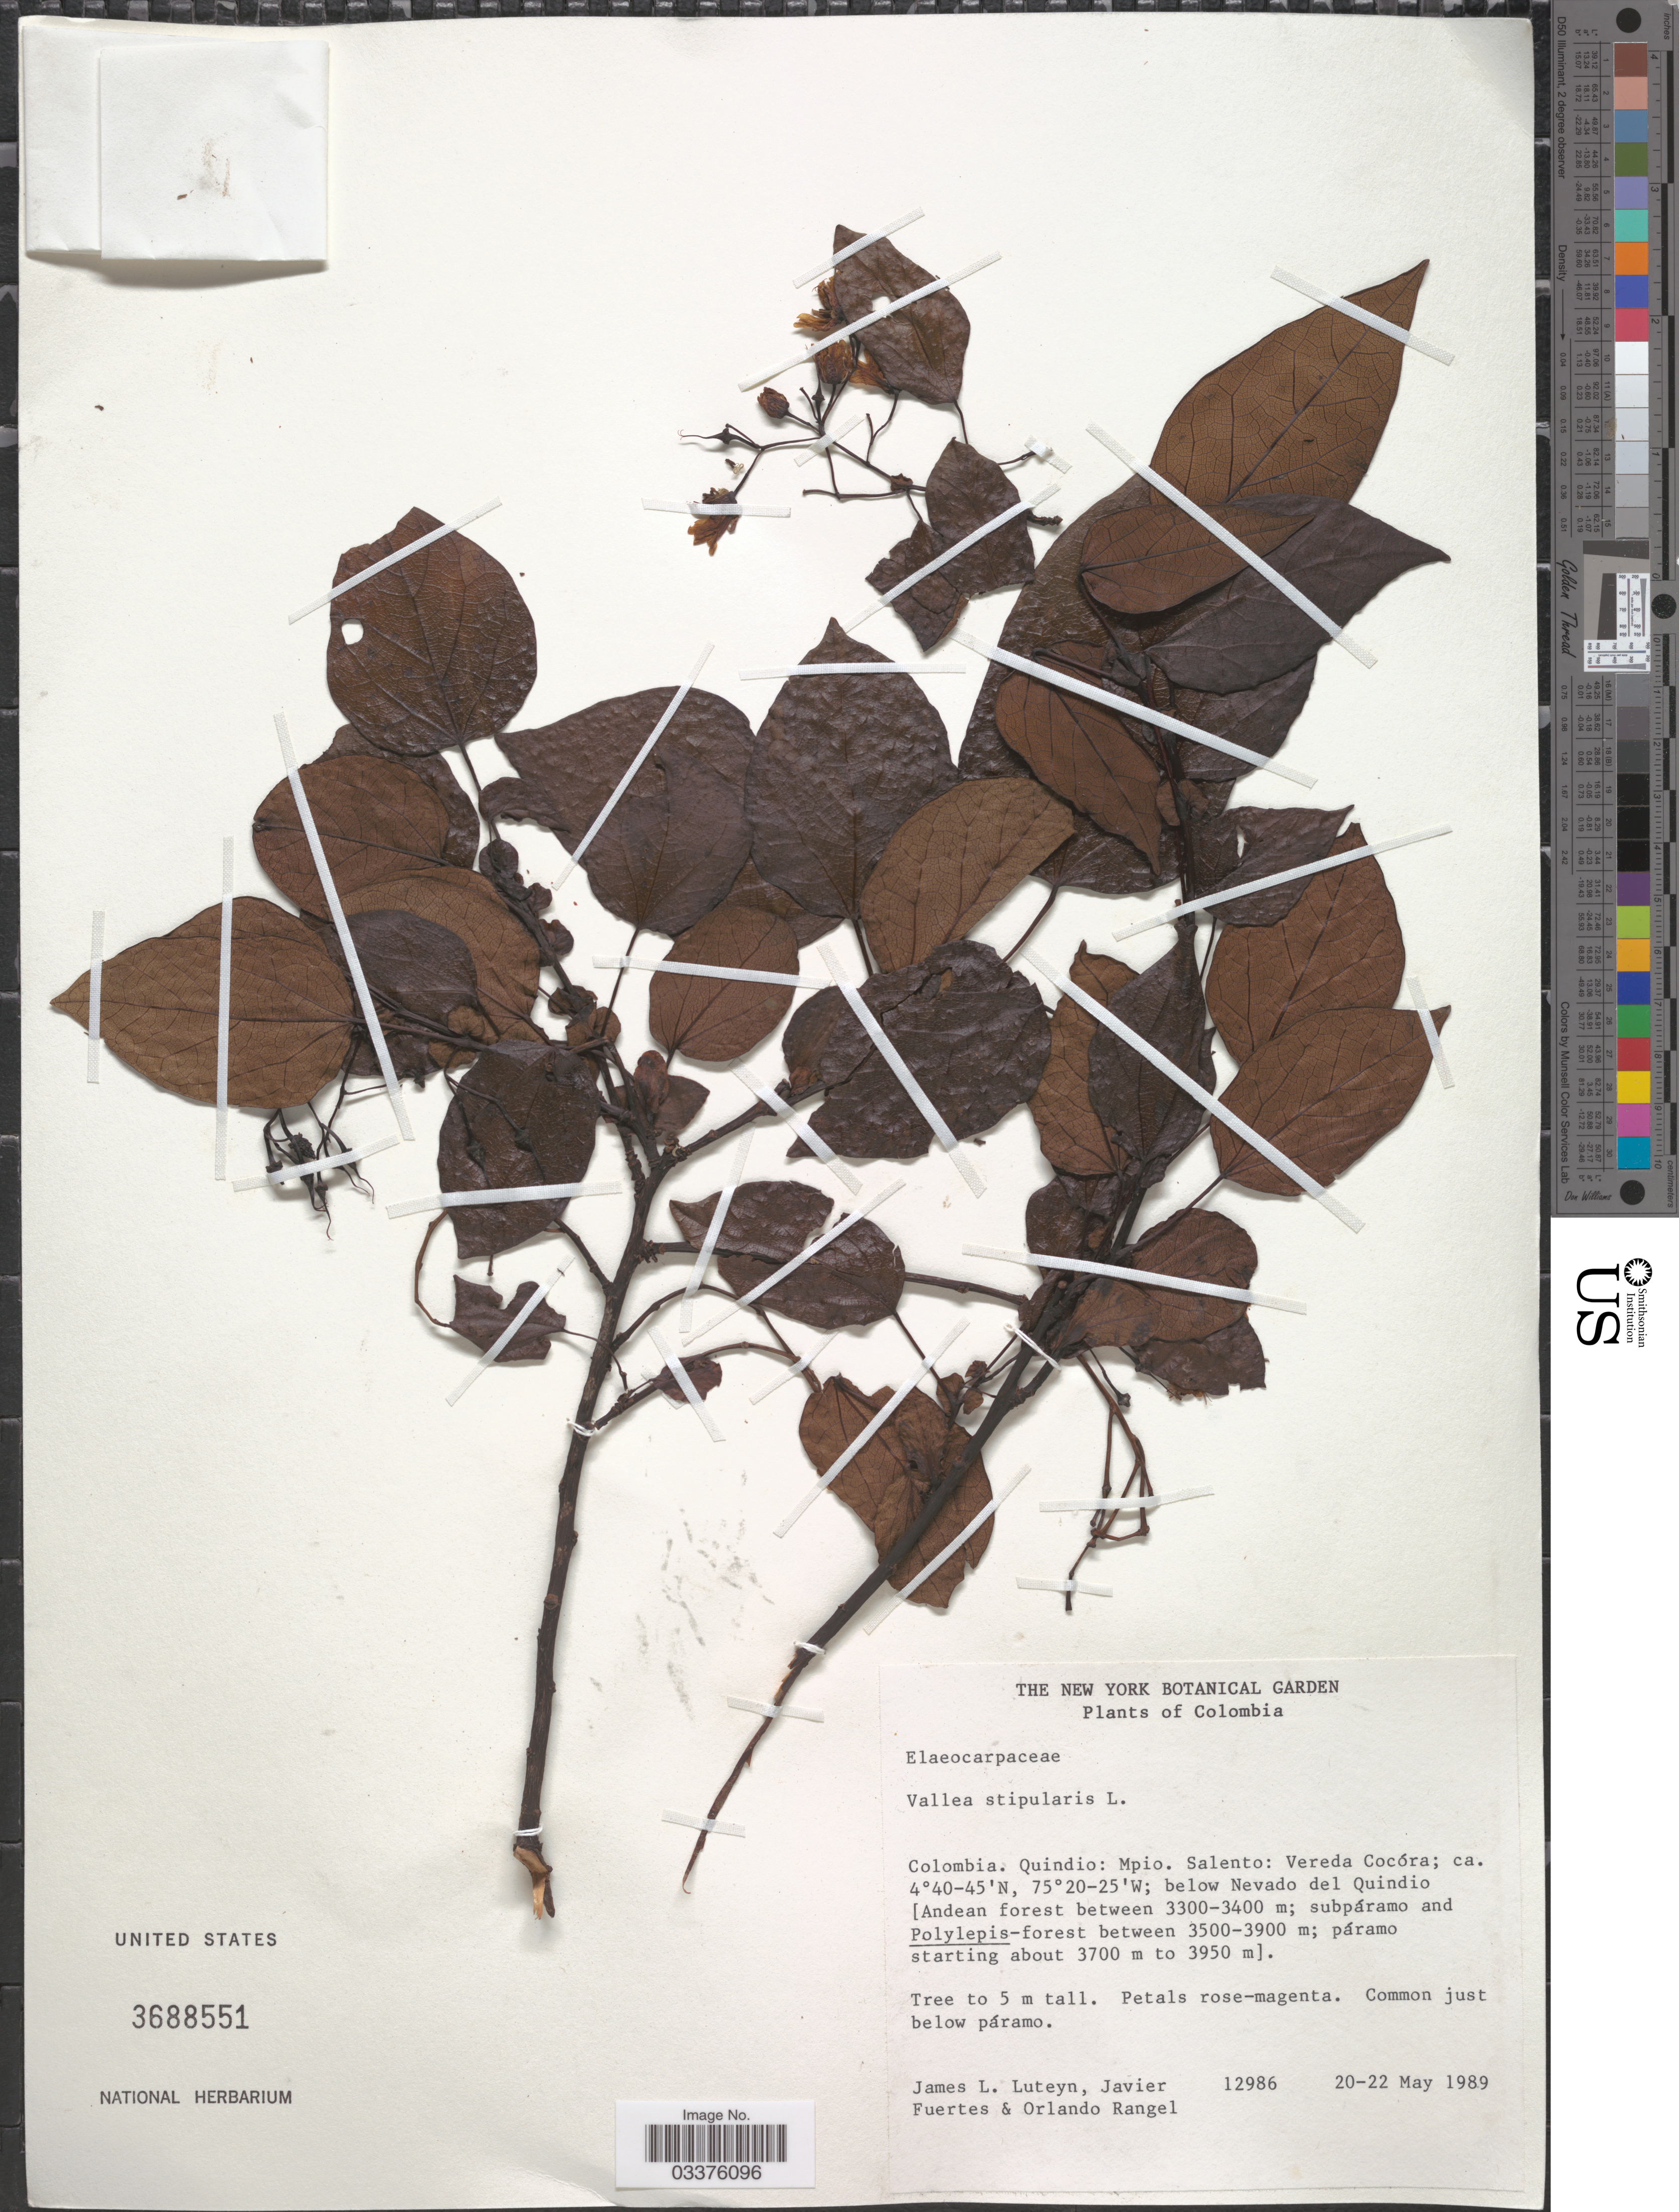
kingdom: Plantae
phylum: Tracheophyta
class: Magnoliopsida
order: Oxalidales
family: Elaeocarpaceae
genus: Vallea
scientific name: Vallea stipularis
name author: L. f.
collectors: J. Luteyn, J. Fuertes & O. Rangel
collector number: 12986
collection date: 1989-05-20/1989-05-22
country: Colombia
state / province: Quindío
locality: Mpio. Salento: Vereda Cocóra, below Nevado del Quindio, Andean forest.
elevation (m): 3300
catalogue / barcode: US 3688551